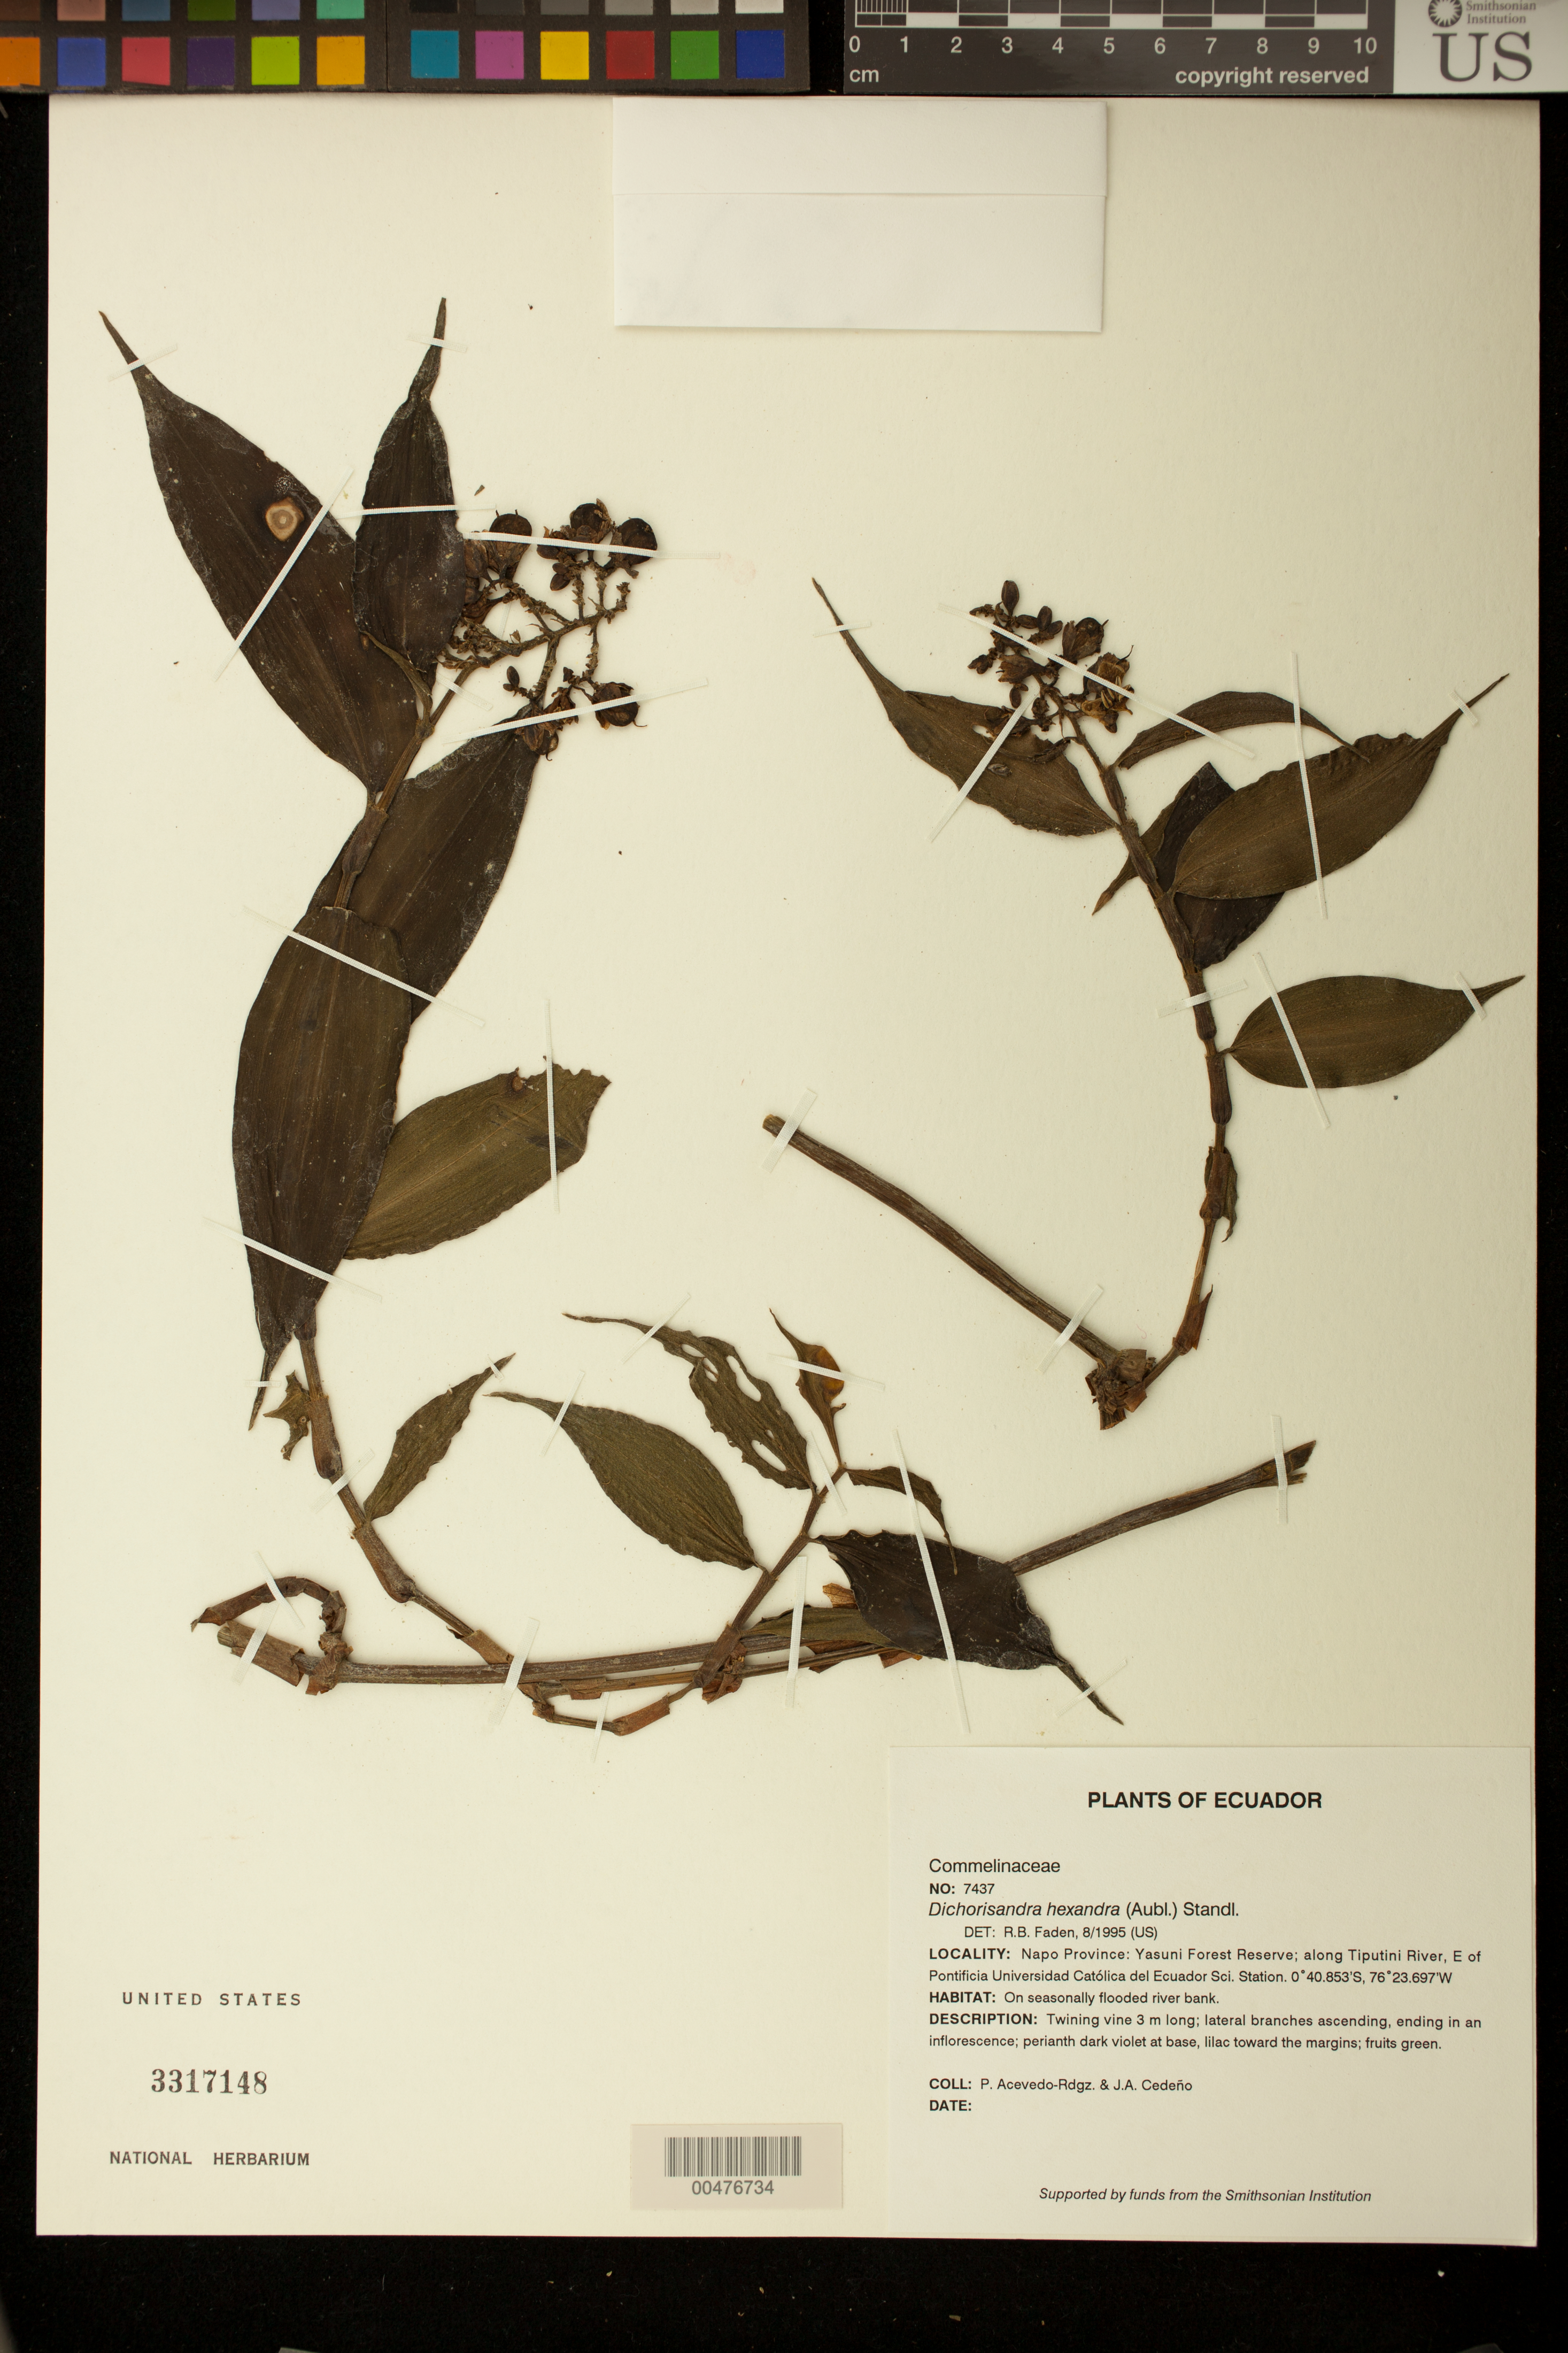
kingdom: Plantae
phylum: Tracheophyta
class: Liliopsida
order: Commelinales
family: Commelinaceae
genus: Dichorisandra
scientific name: Dichorisandra hexandra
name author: (Aubl.) Standl.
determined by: Faden, Robert B., (US), Smithsonian Institution - National Museum of Natural History (UNITED STATES)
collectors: P. Acevedo-Rodr. & J. A. Cedeño M.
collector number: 7437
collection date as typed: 21 Jun 1995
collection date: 1995-06-21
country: Ecuador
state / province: Napo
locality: Napo Province: Yasuni Forest Reserve; along Tiputini River, E of Pontificia Universidad Católica del Ecuador Sci. Station.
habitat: On seasonally flooded river bank.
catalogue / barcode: US 3317178